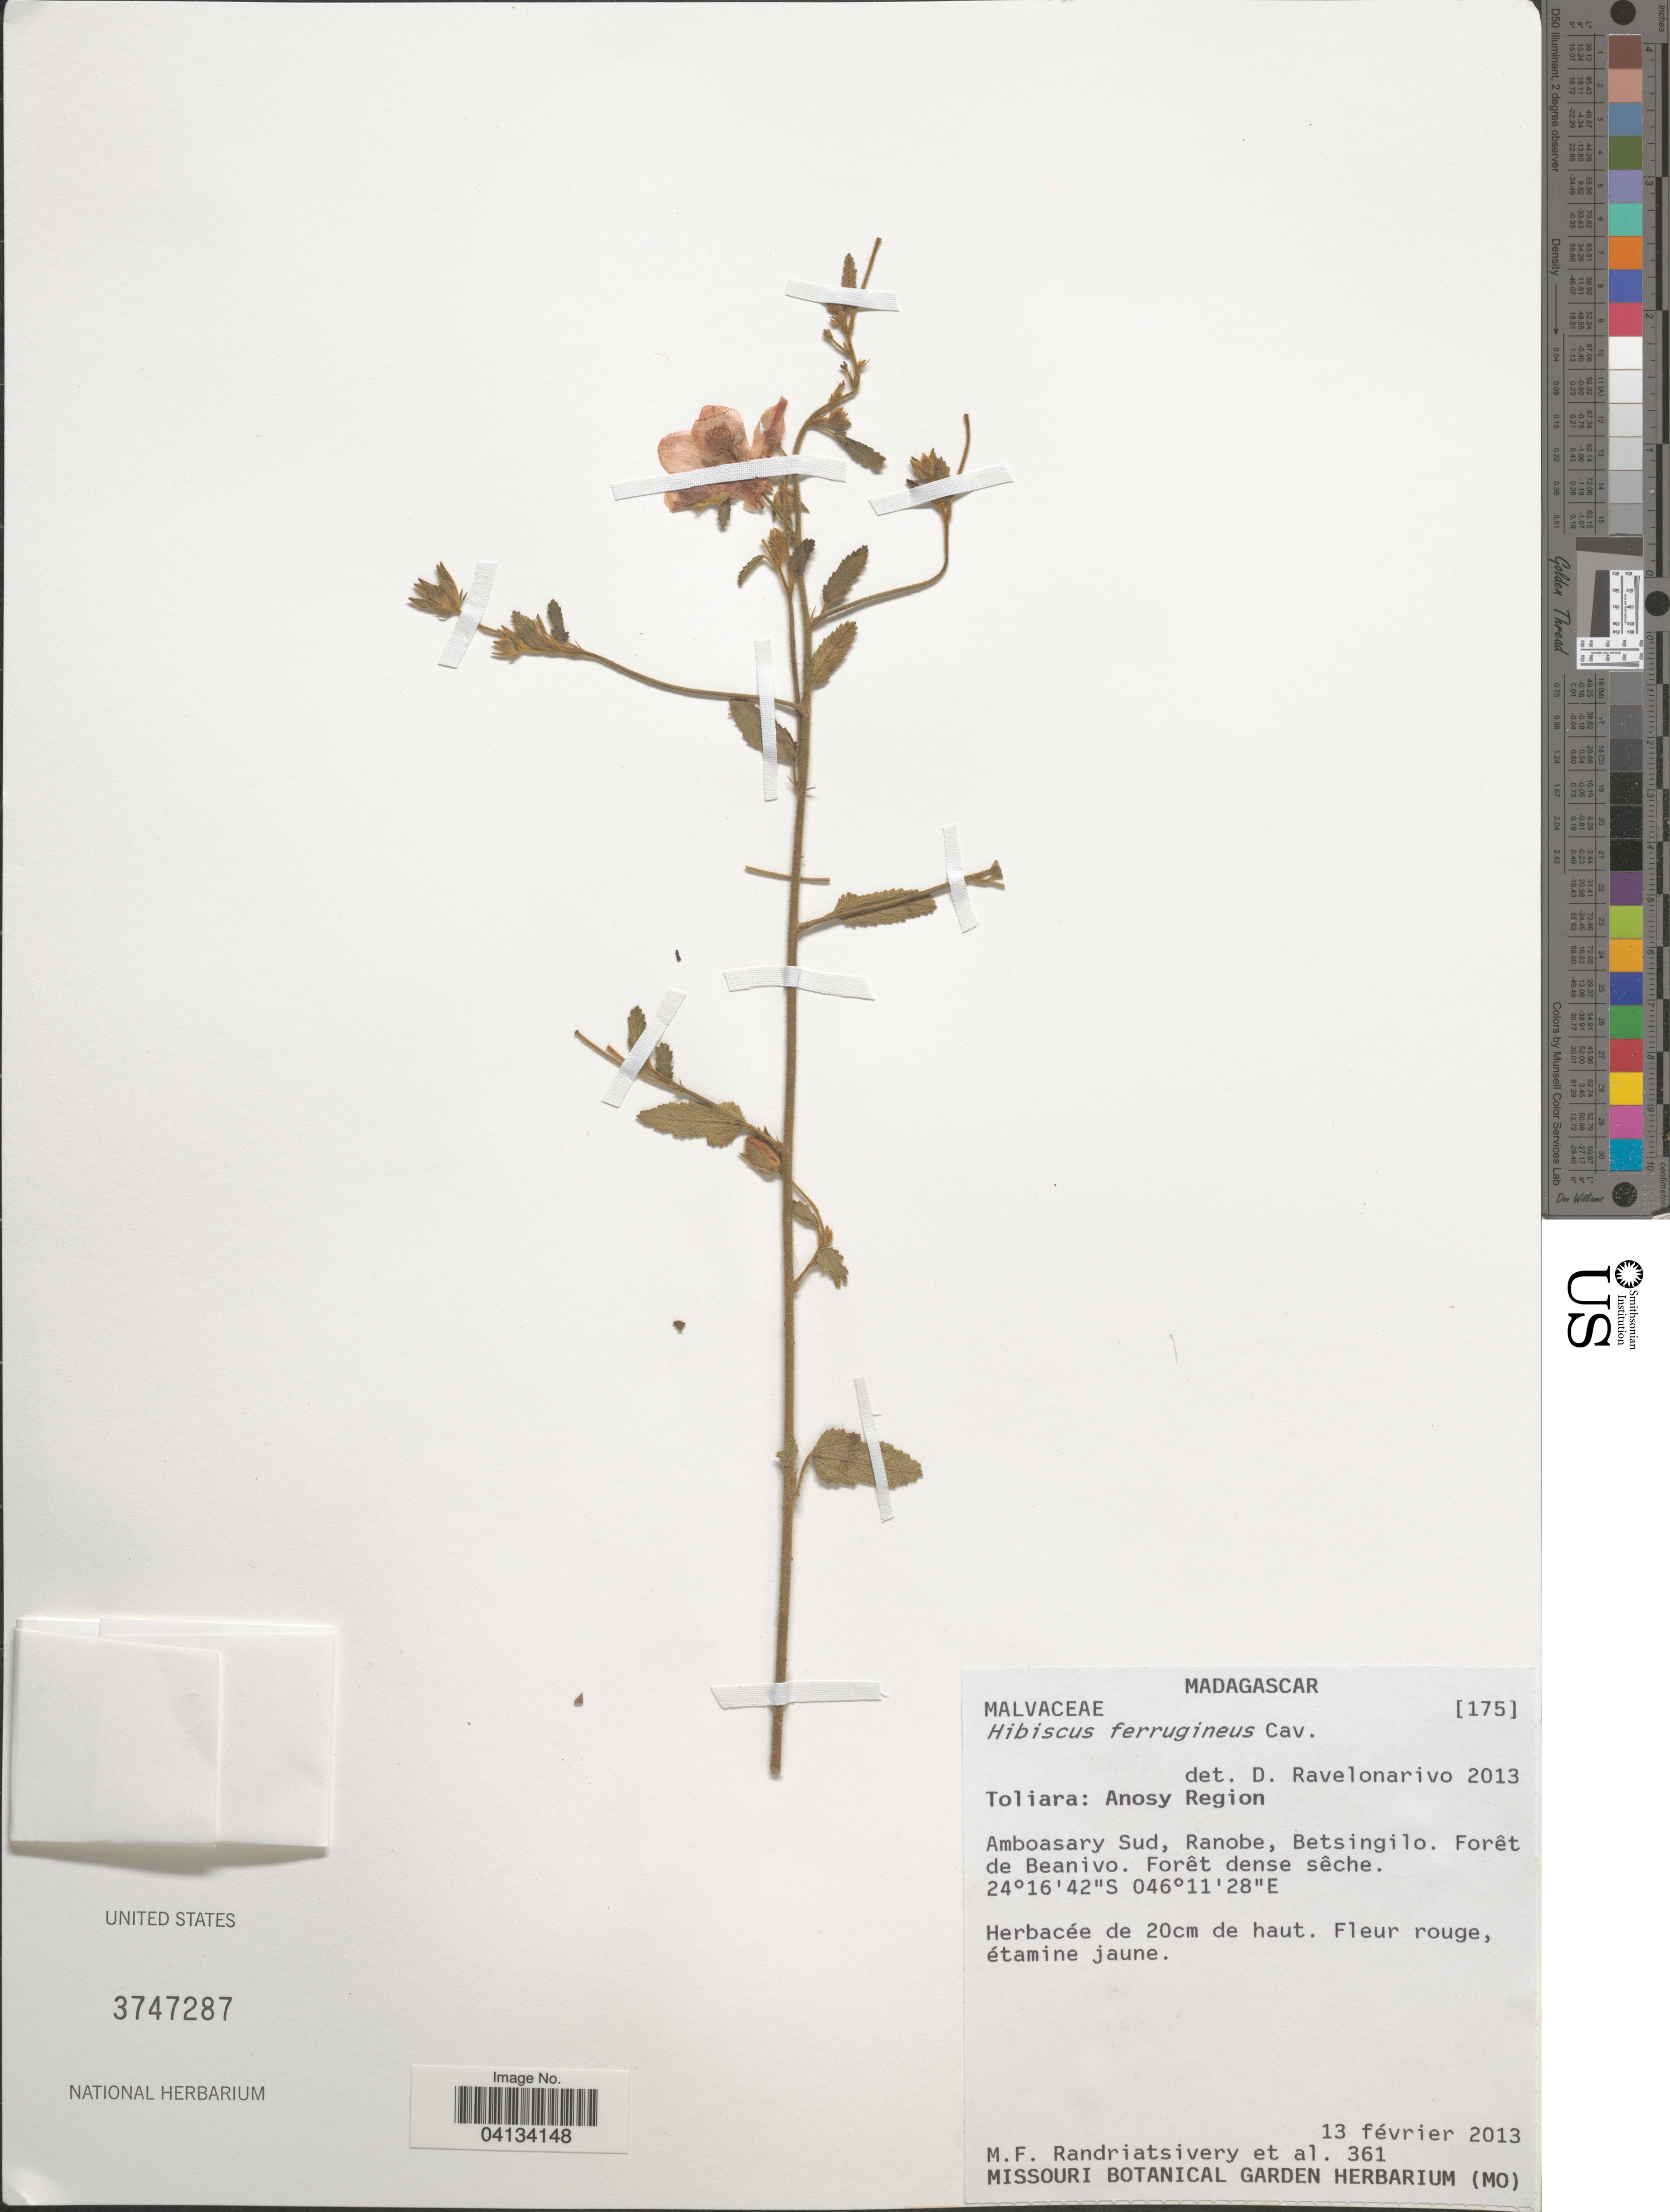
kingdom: Plantae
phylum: Tracheophyta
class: Magnoliopsida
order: Malvales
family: Malvaceae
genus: Hibiscus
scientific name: Hibiscus ferrugineus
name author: Cav.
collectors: M. F. Randriatsivery & et al.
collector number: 361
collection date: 2013-02-13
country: Madagascar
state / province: Anosy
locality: Anosy Region. Amboasary Sud, Ranobe, Betsingilo. Forêt de Beanivo.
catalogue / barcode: US 3747287